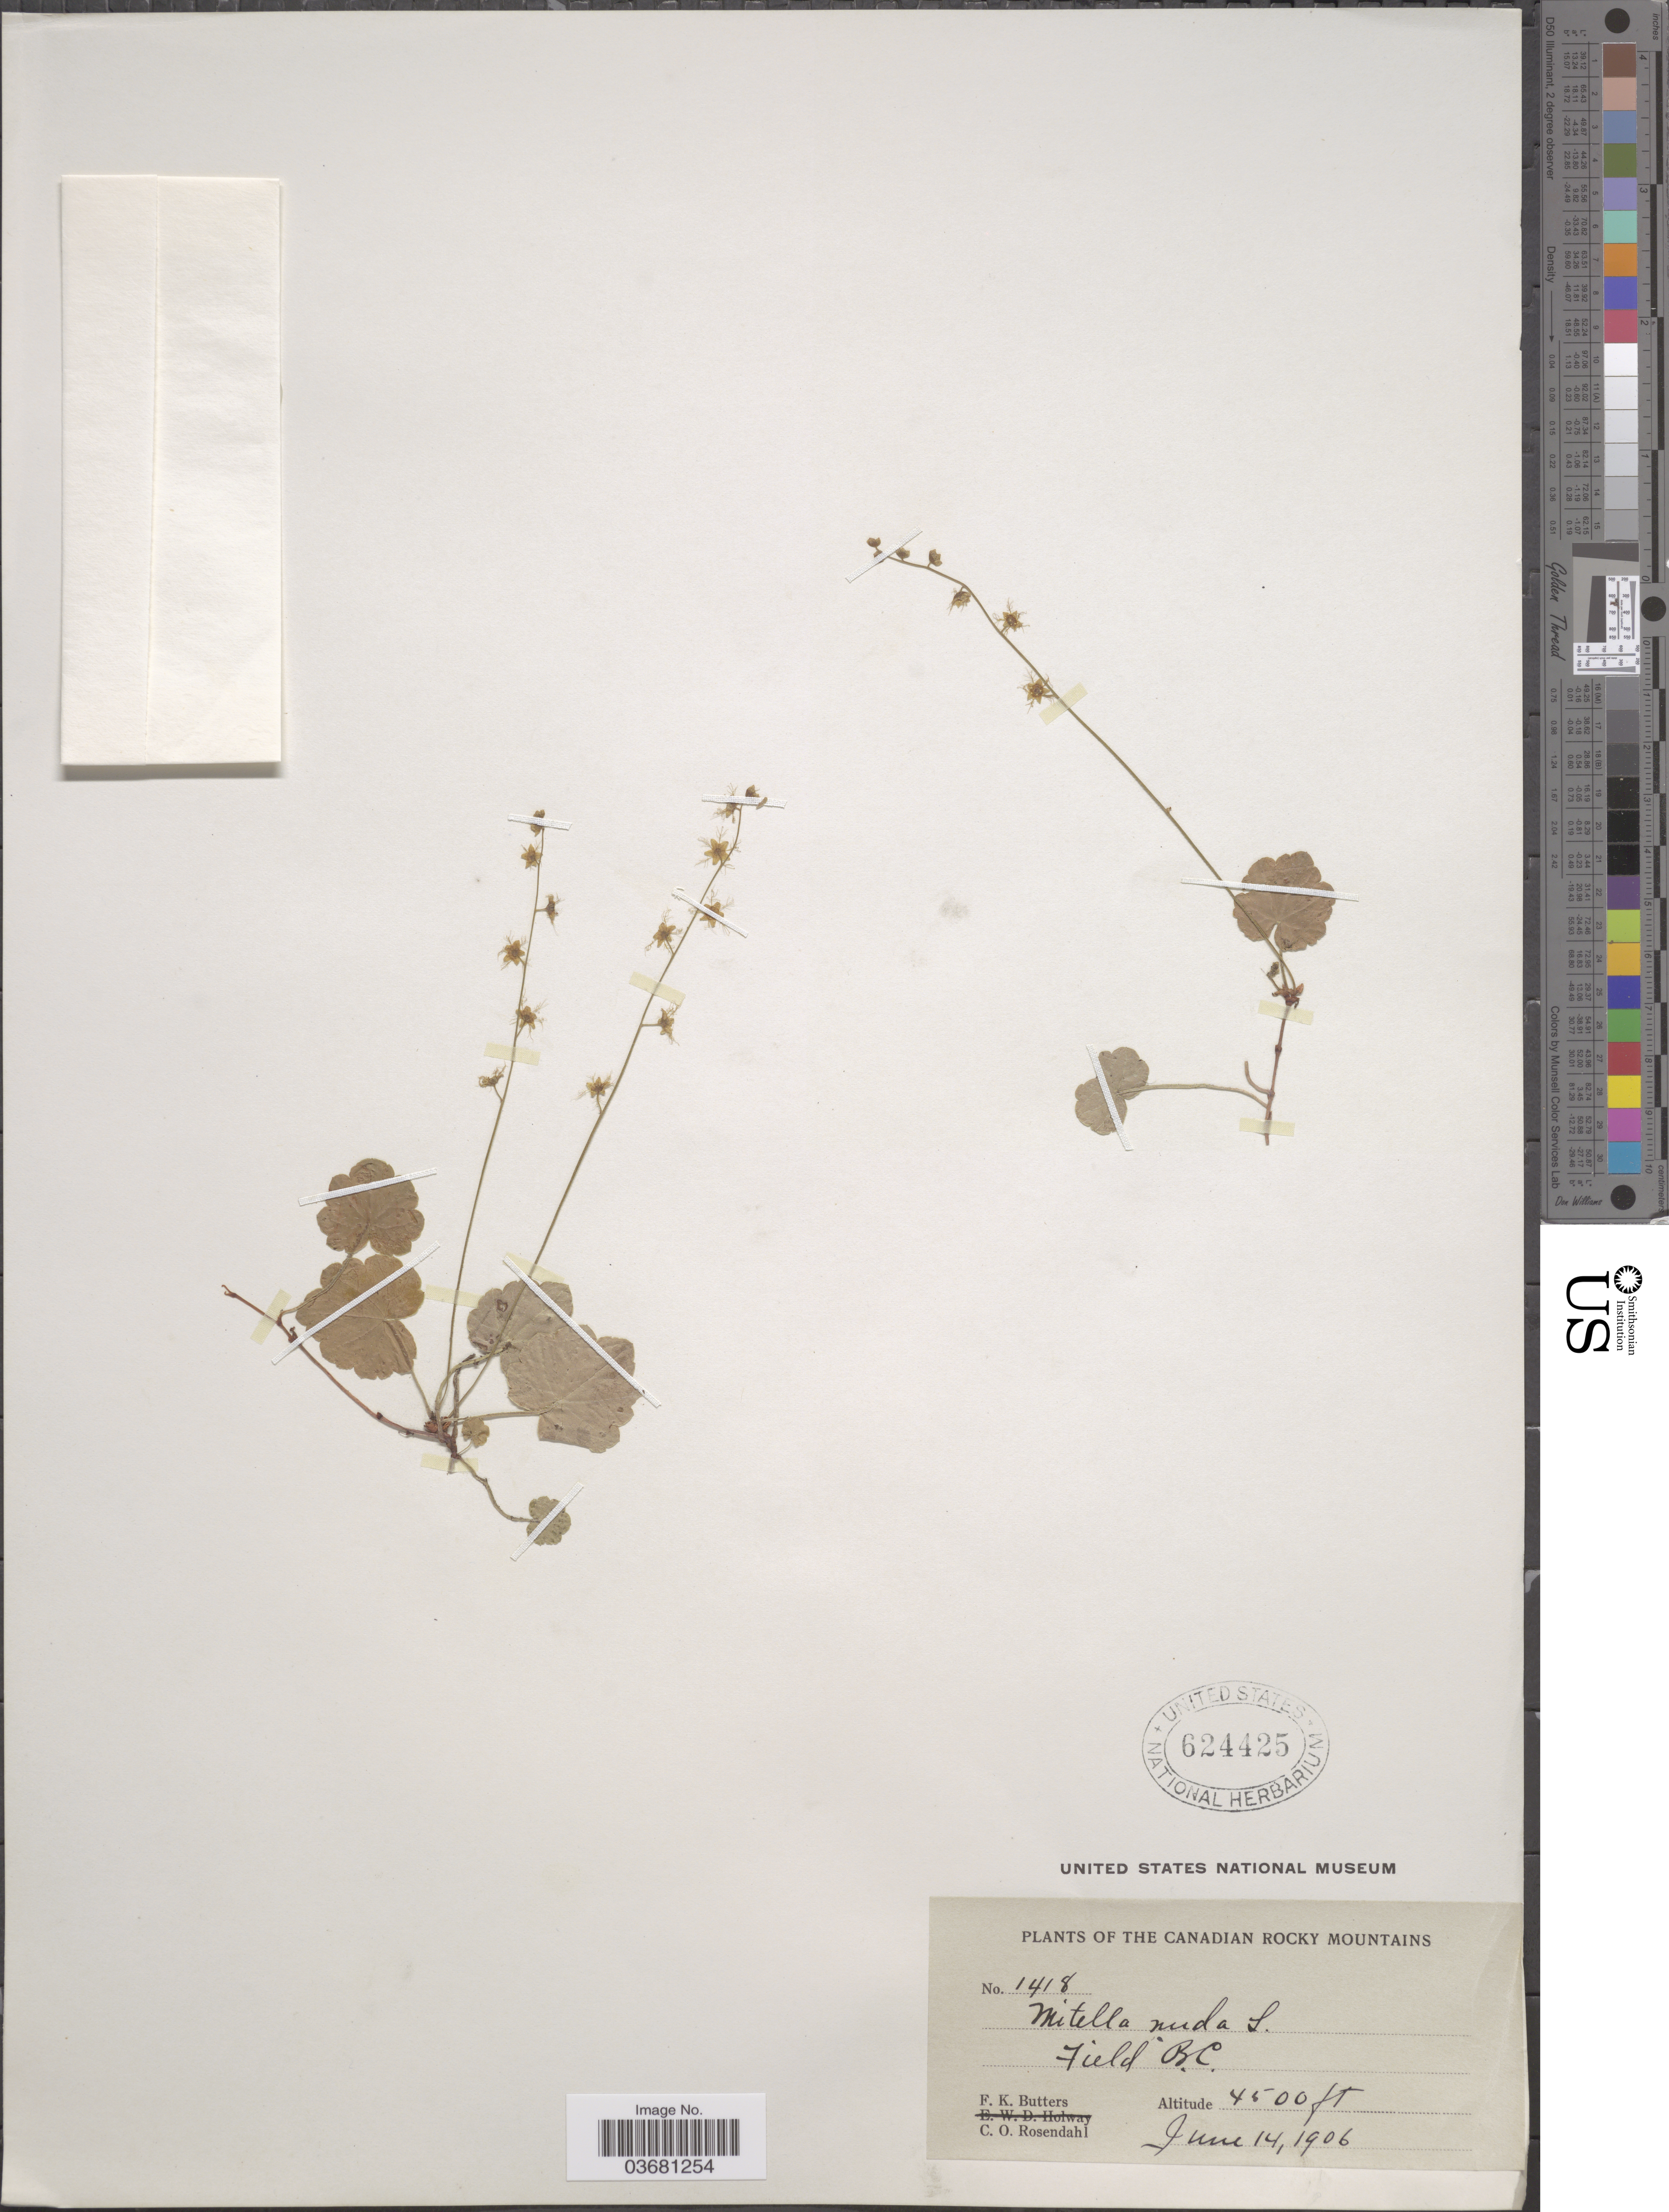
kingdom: Plantae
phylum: Tracheophyta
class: Magnoliopsida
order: Saxifragales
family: Saxifragaceae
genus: Mitella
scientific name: Mitella nuda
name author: L.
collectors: F. K. Butters & C. O. Rosendahl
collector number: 1418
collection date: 1906-06-14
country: Canada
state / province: British Columbia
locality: The Canadian Rocky Mountains. Field.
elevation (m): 1372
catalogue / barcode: US 624425